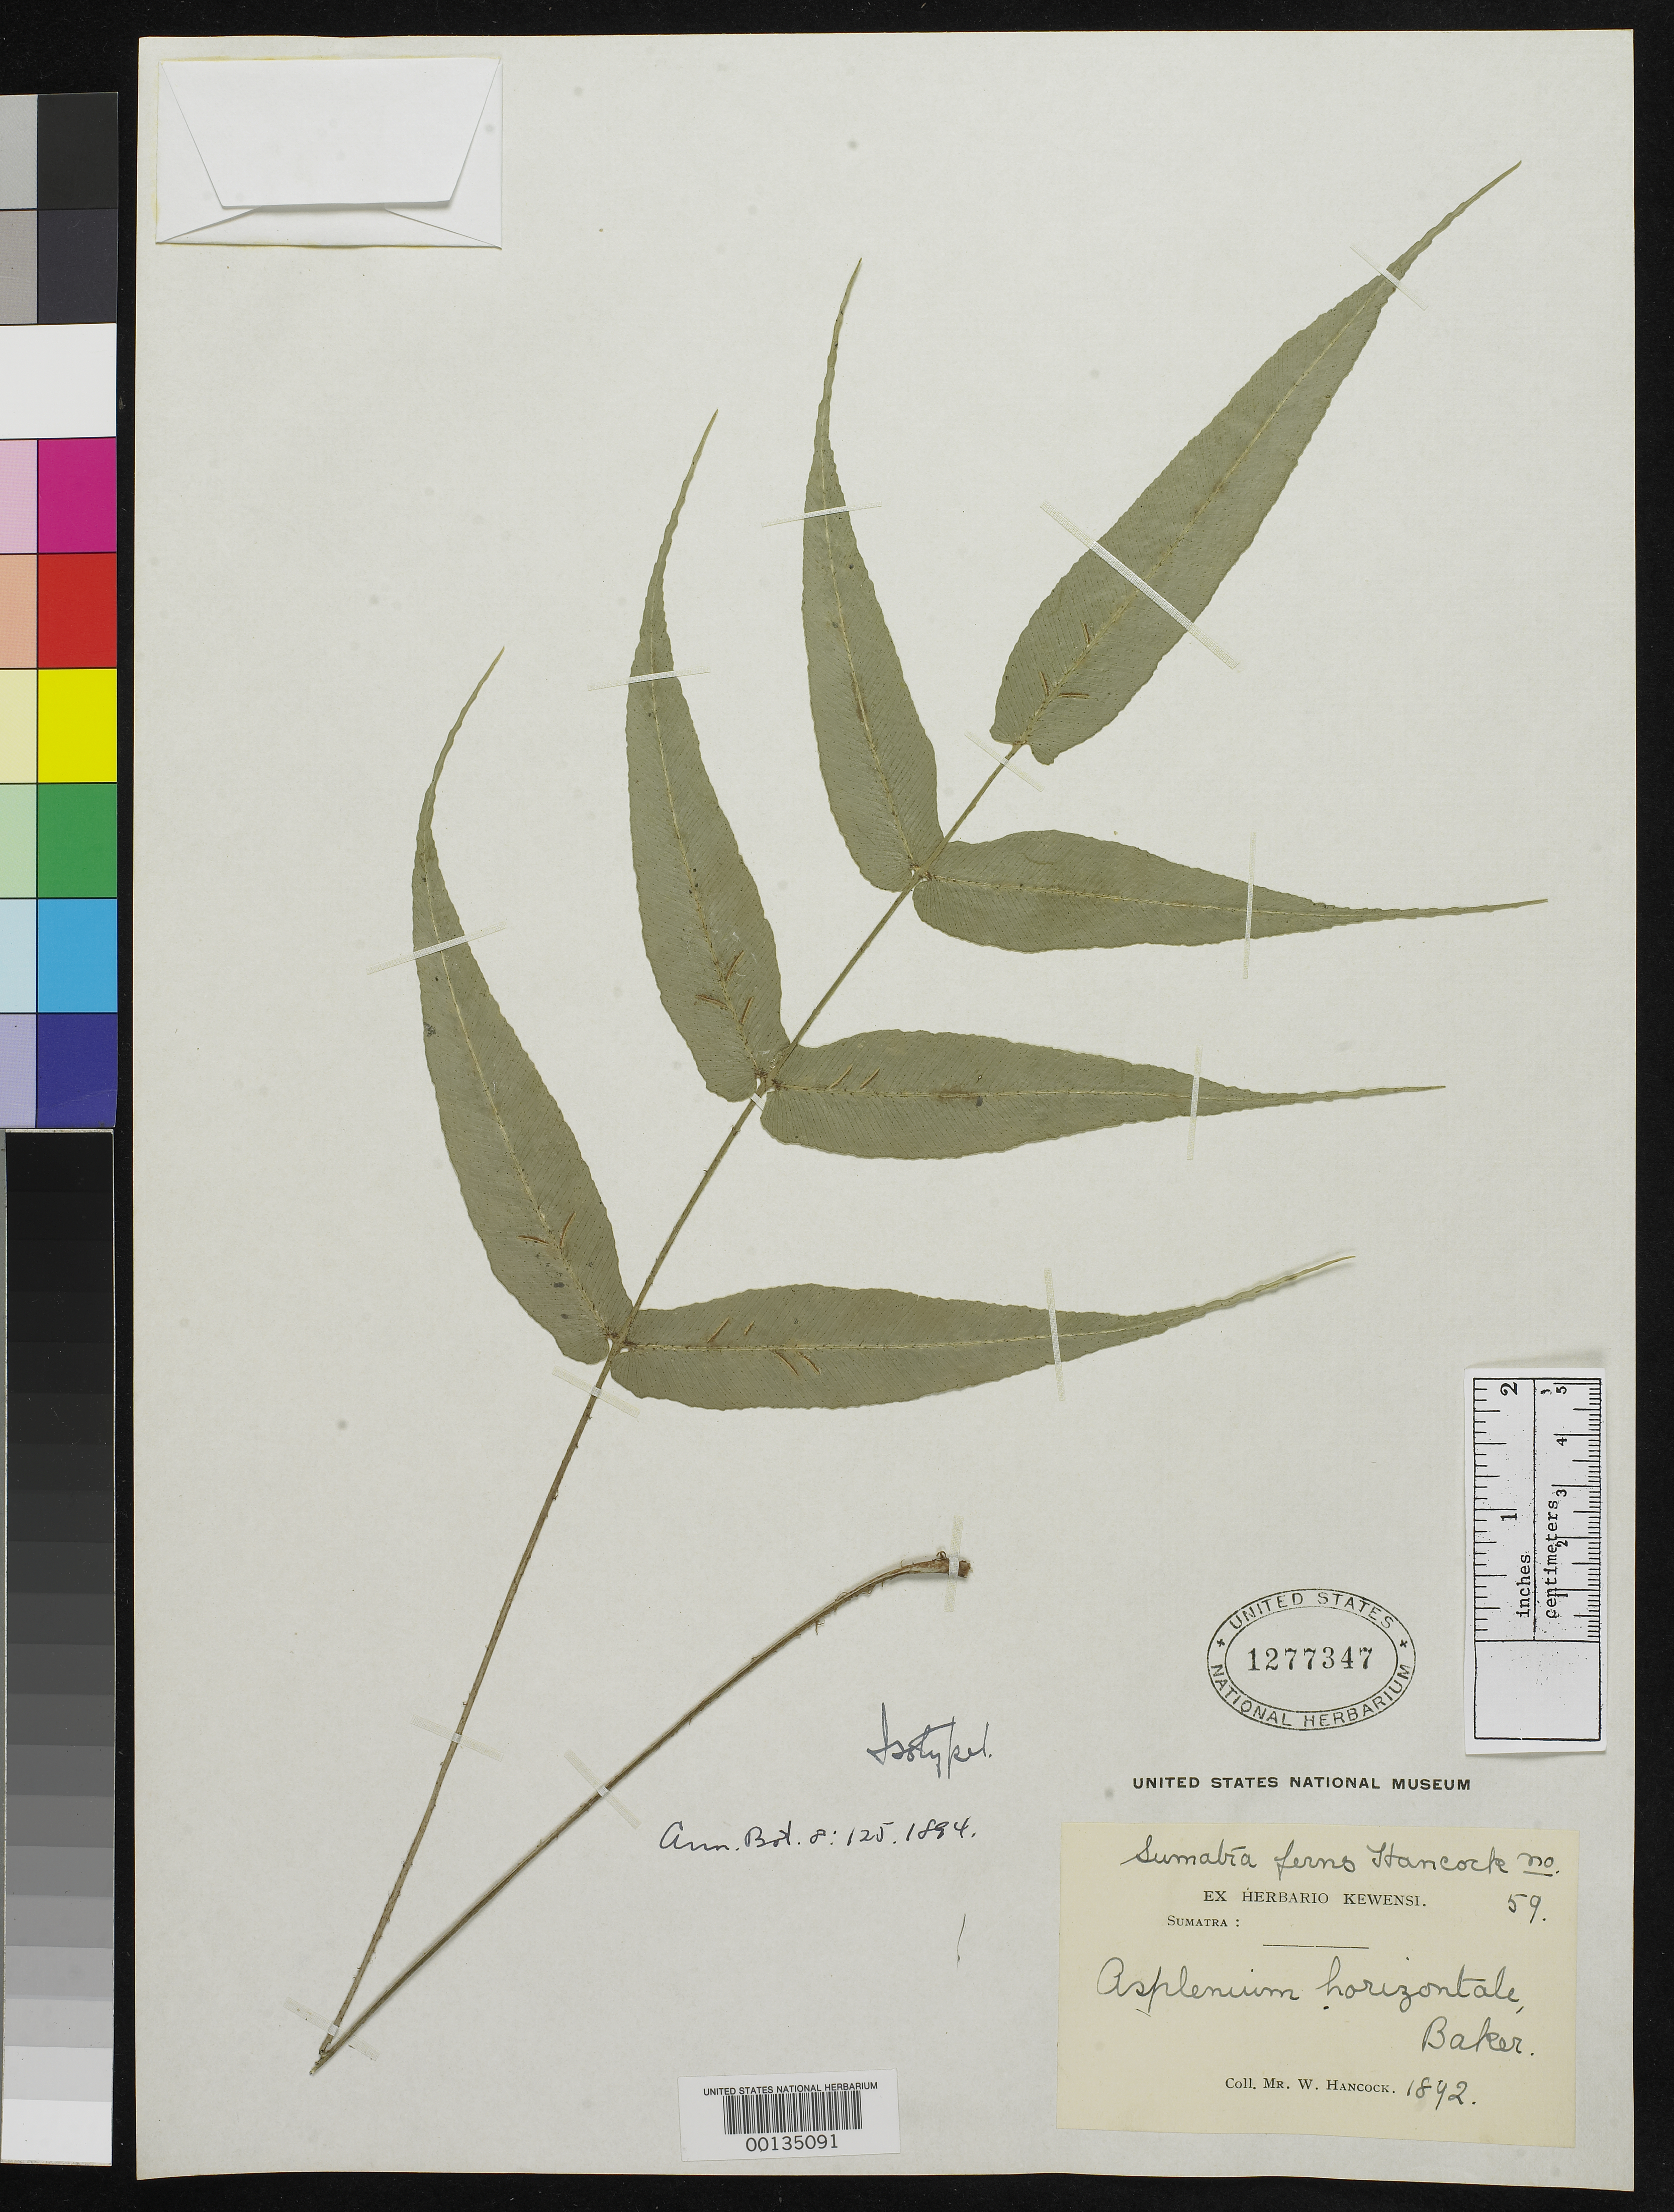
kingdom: Plantae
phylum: Tracheophyta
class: Polypodiopsida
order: Polypodiales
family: Aspleniaceae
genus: Asplenium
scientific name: Asplenium horizontale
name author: Baker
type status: Type Collection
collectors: W. Hancock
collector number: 59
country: Indonesia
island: Sumatra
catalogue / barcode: US 1277347